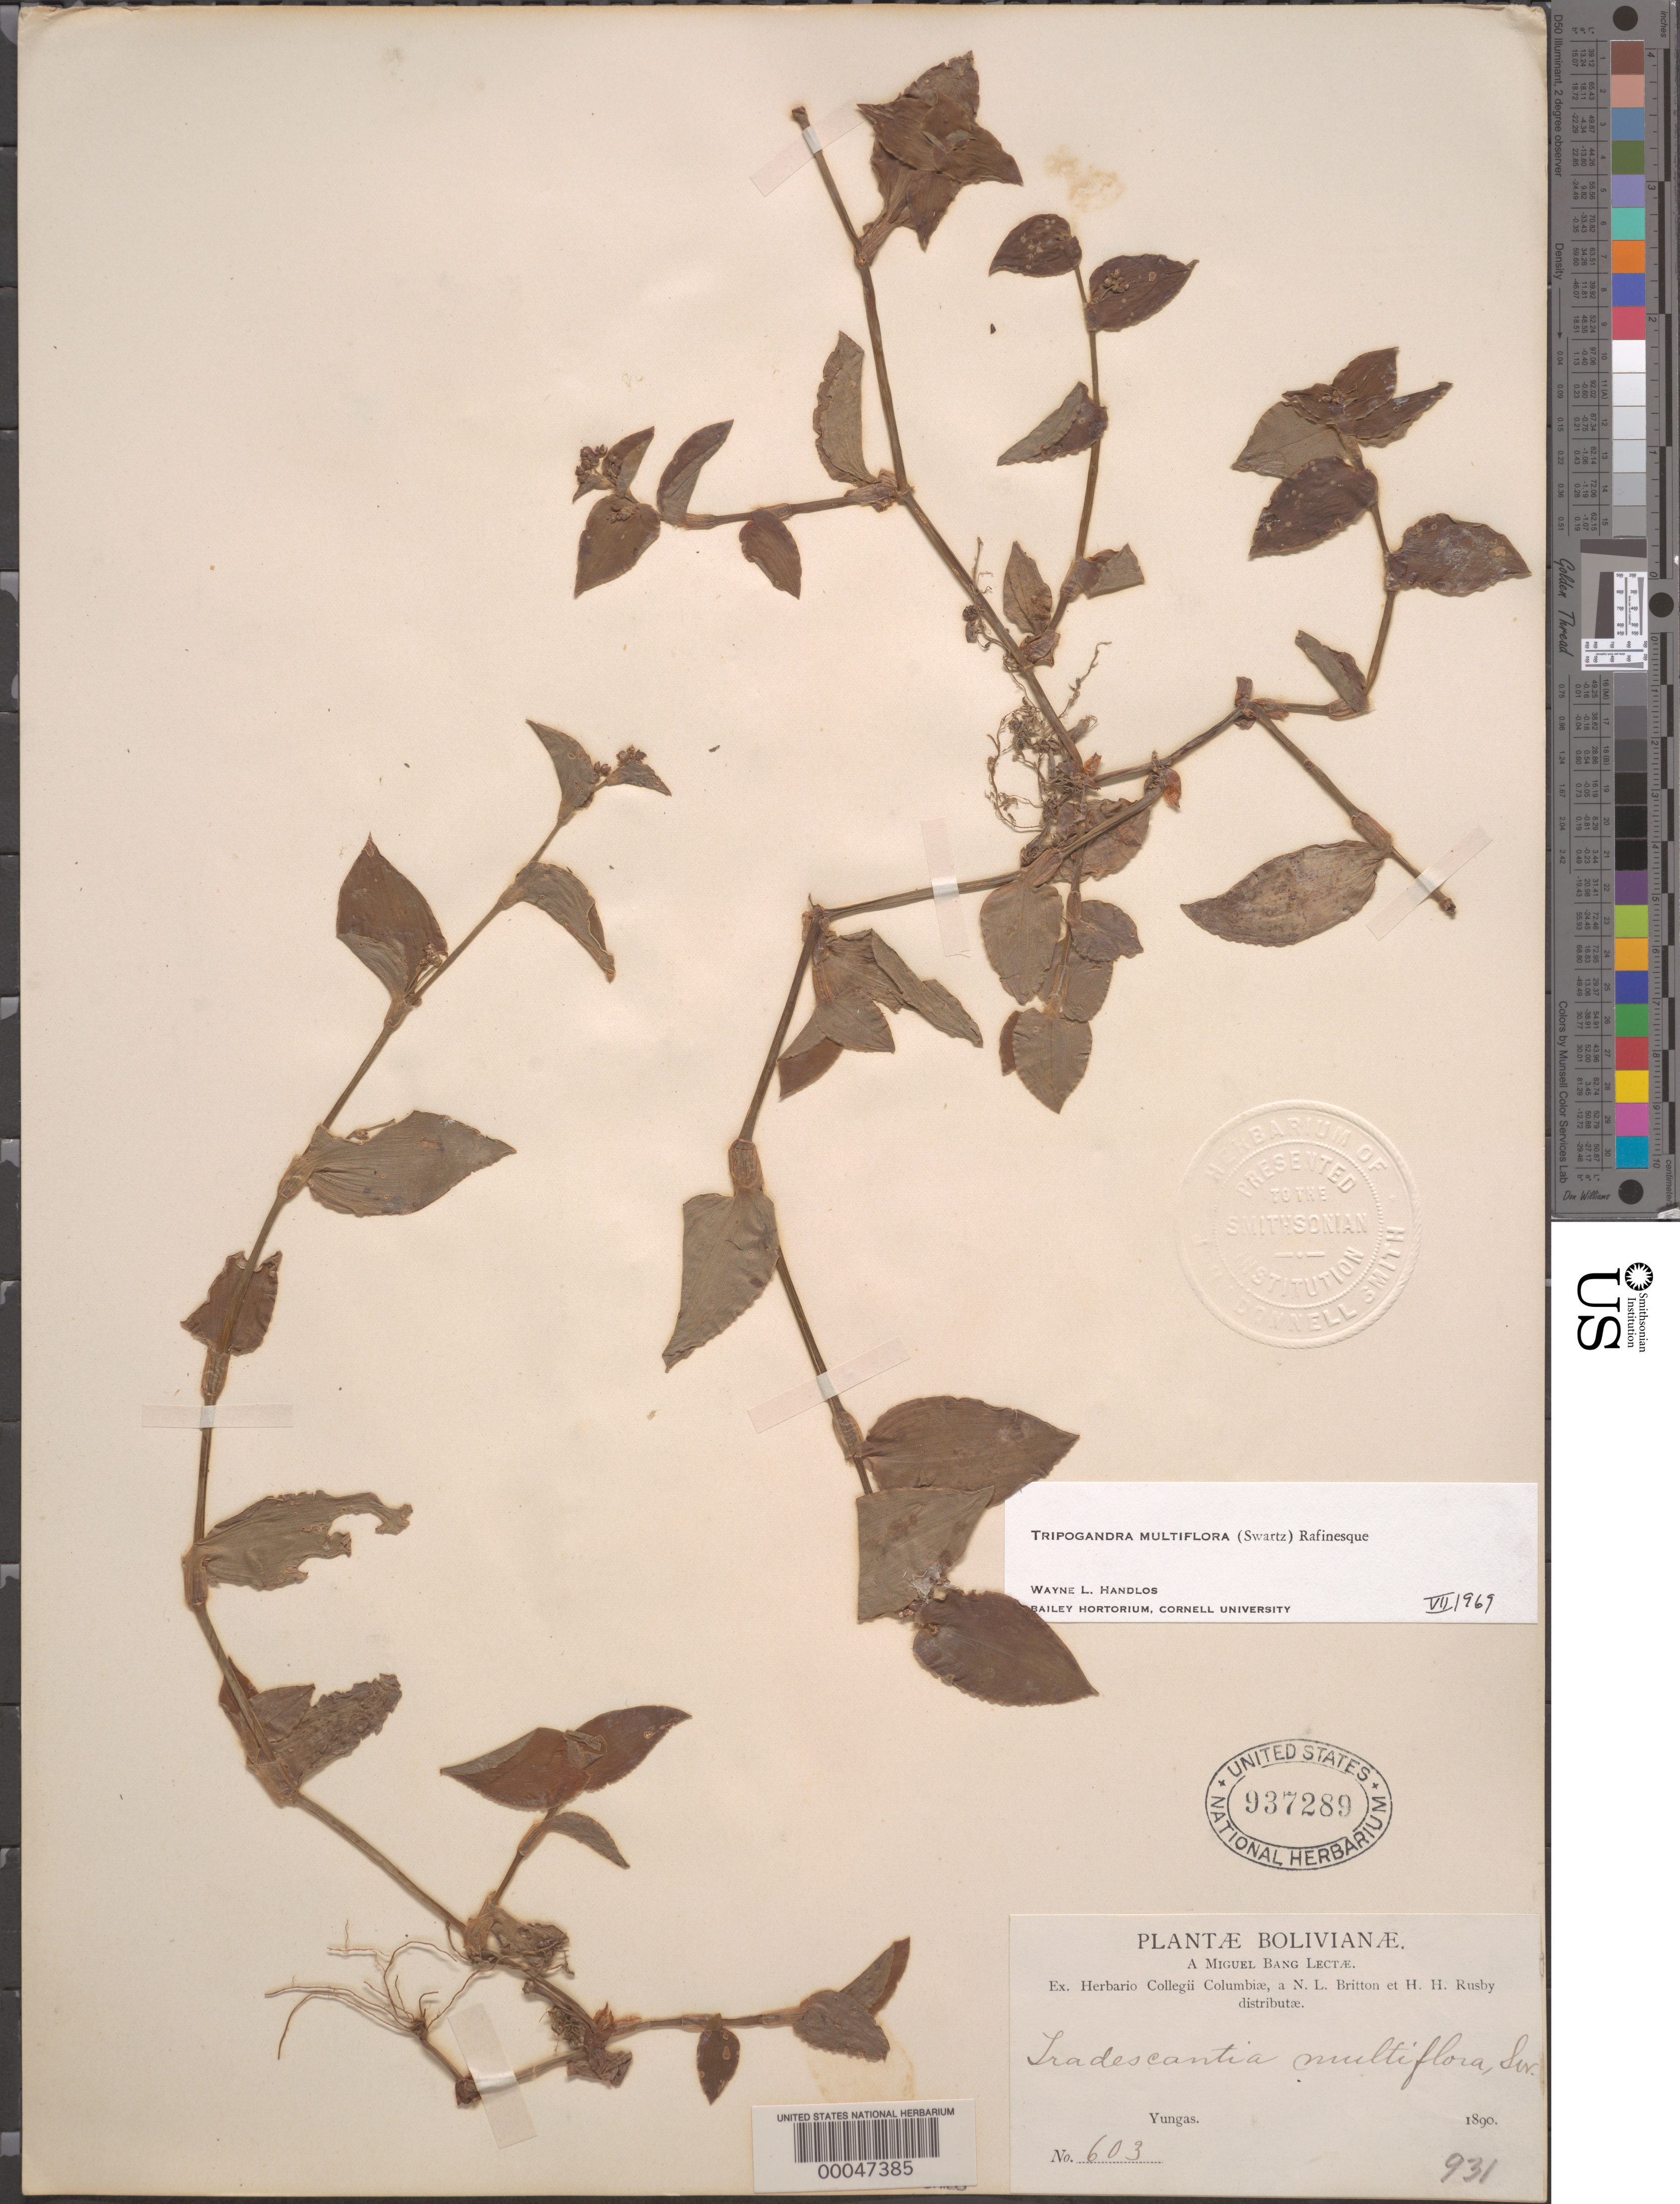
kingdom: Plantae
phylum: Tracheophyta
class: Liliopsida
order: Commelinales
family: Commelinaceae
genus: Tripogandra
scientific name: Tripogandra multiflora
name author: (Sw.) Raf.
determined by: Handlos, W. L.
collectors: M. Bang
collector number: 603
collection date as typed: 1890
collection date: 1890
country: Bolivia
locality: Yungas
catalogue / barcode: US 937289